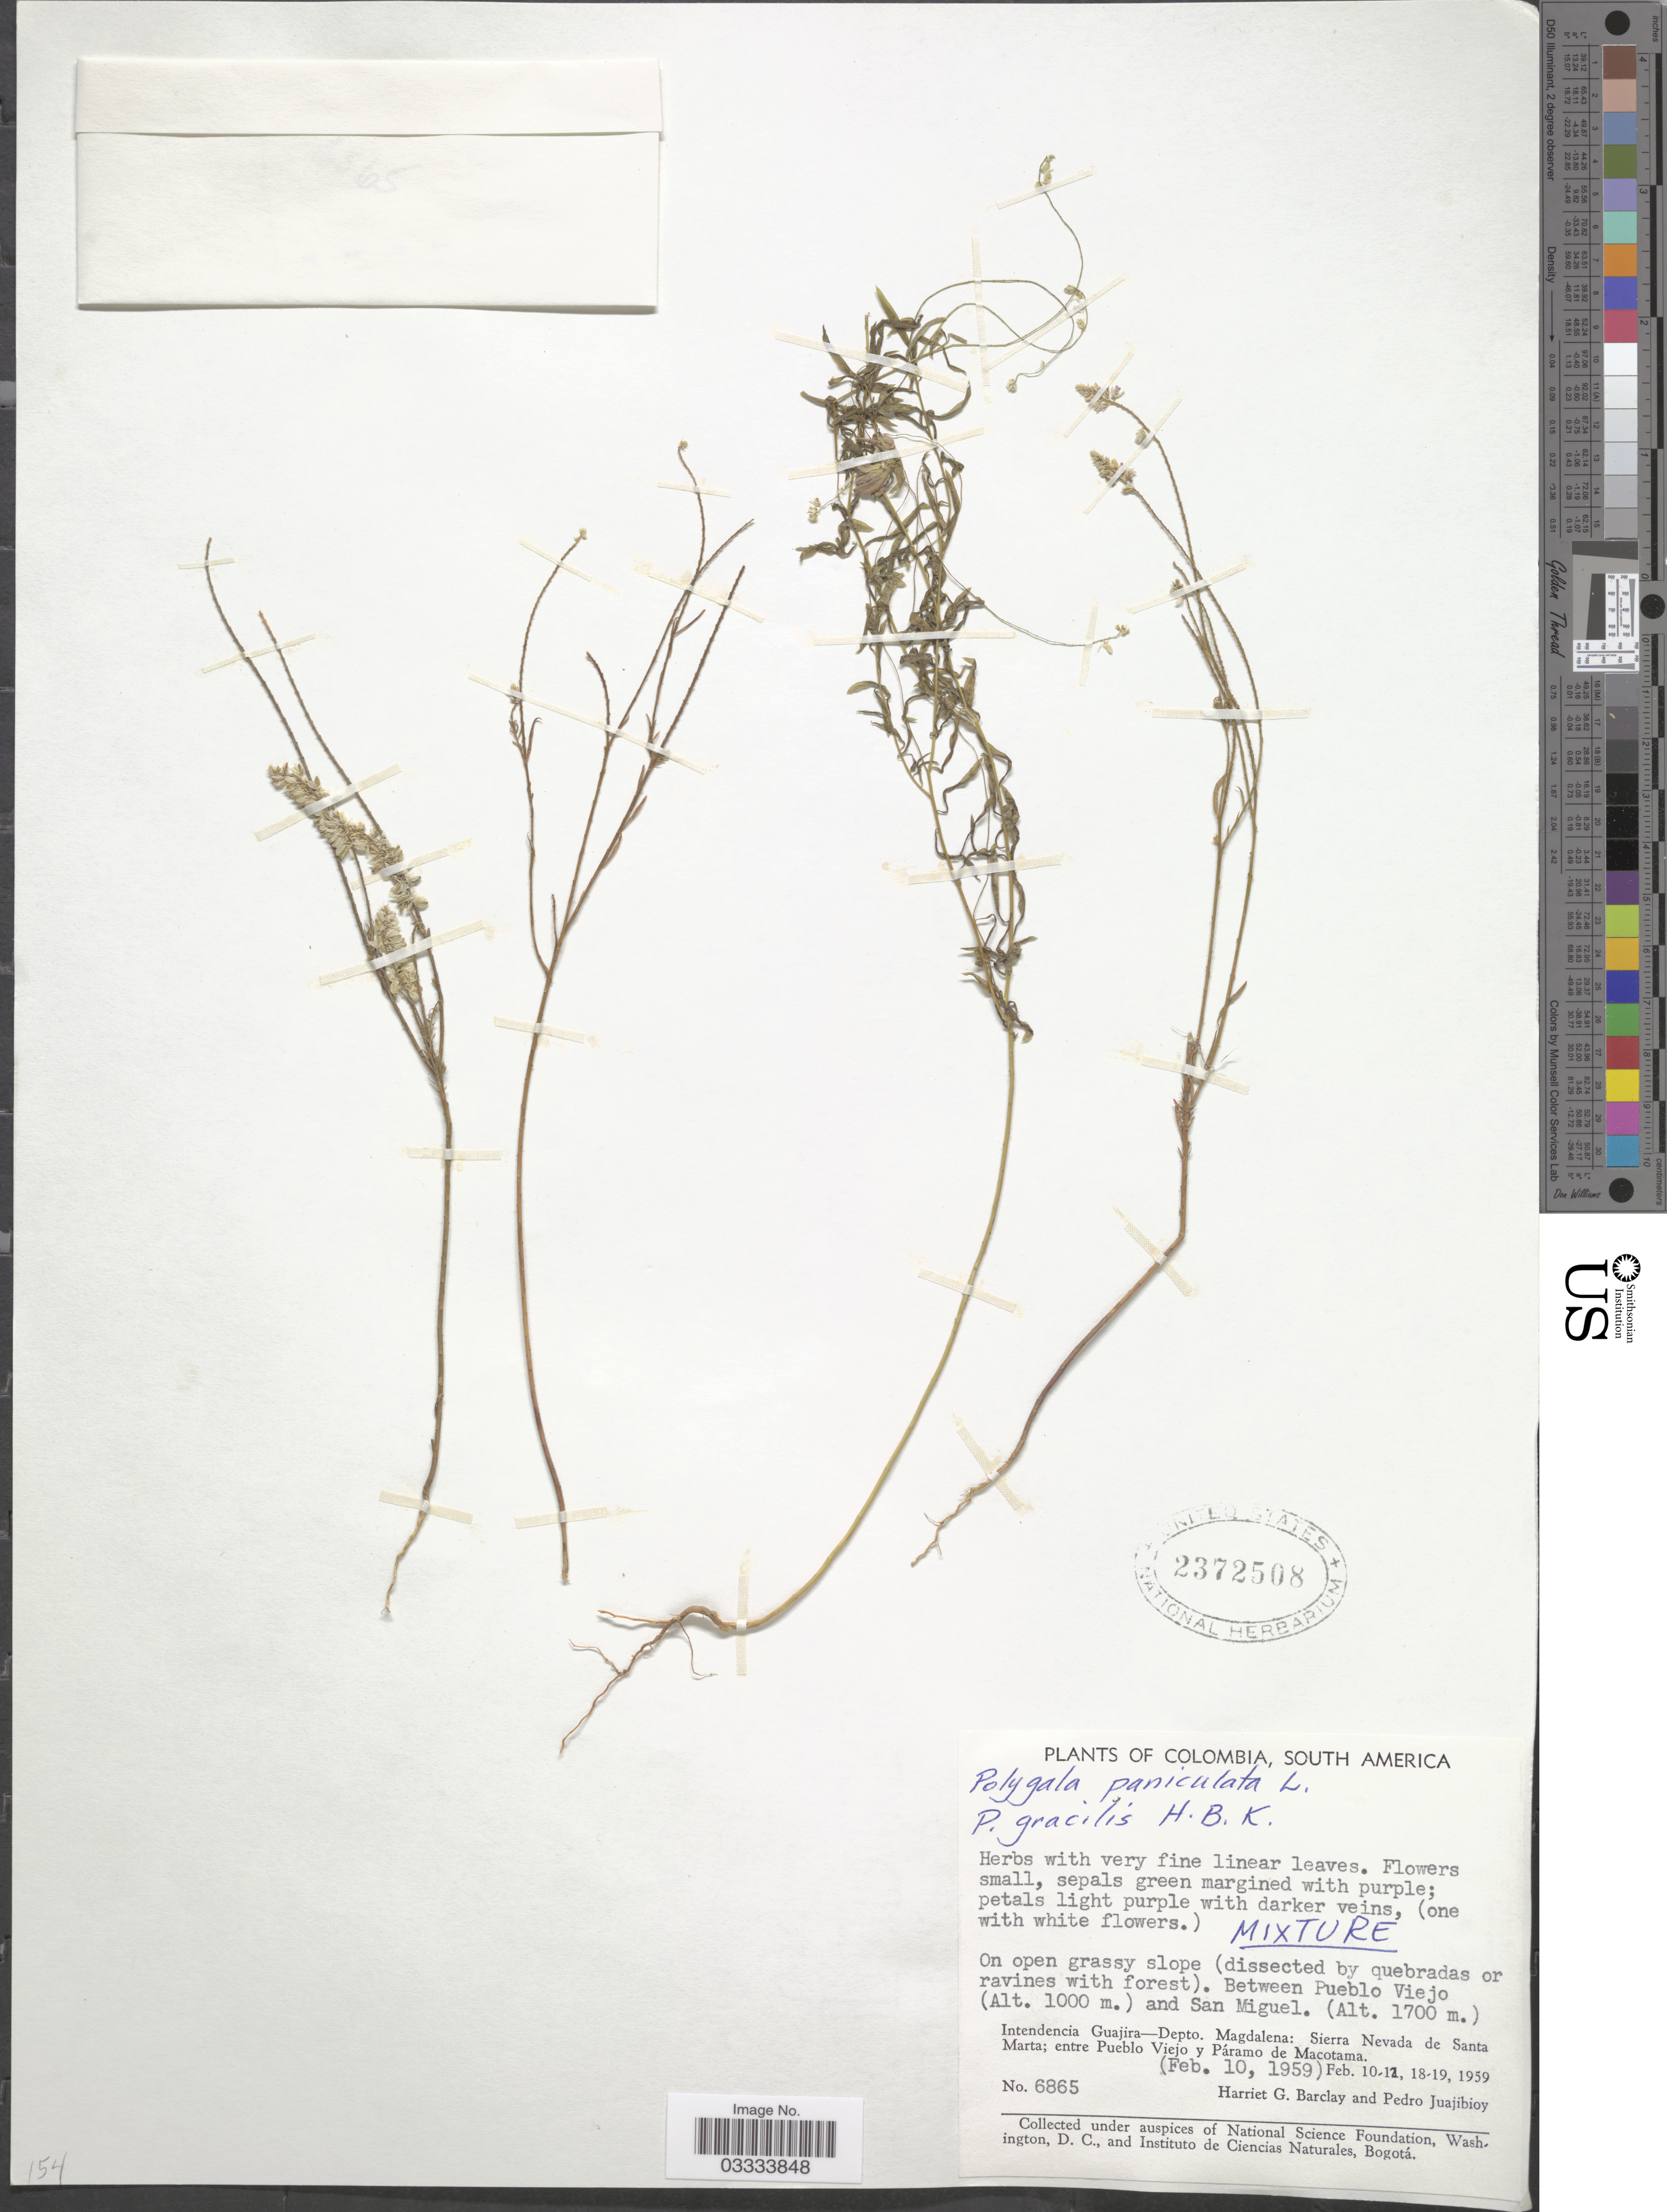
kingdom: Plantae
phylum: Tracheophyta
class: Magnoliopsida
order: Fabales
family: Polygalaceae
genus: Polygala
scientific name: Polygala paniculata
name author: L.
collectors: H. G. Barclay & P. Juajibioy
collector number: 6865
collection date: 1959-02-10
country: Colombia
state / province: La Guajira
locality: Between Pueblo Viejo and San Miguel. Intendencia Guajira - Depto. Magdalena: Sierra Nevada de Santa Marta; entre Pueblo Viejo y Páramo de Macotama.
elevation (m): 1000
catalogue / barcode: US 2372508